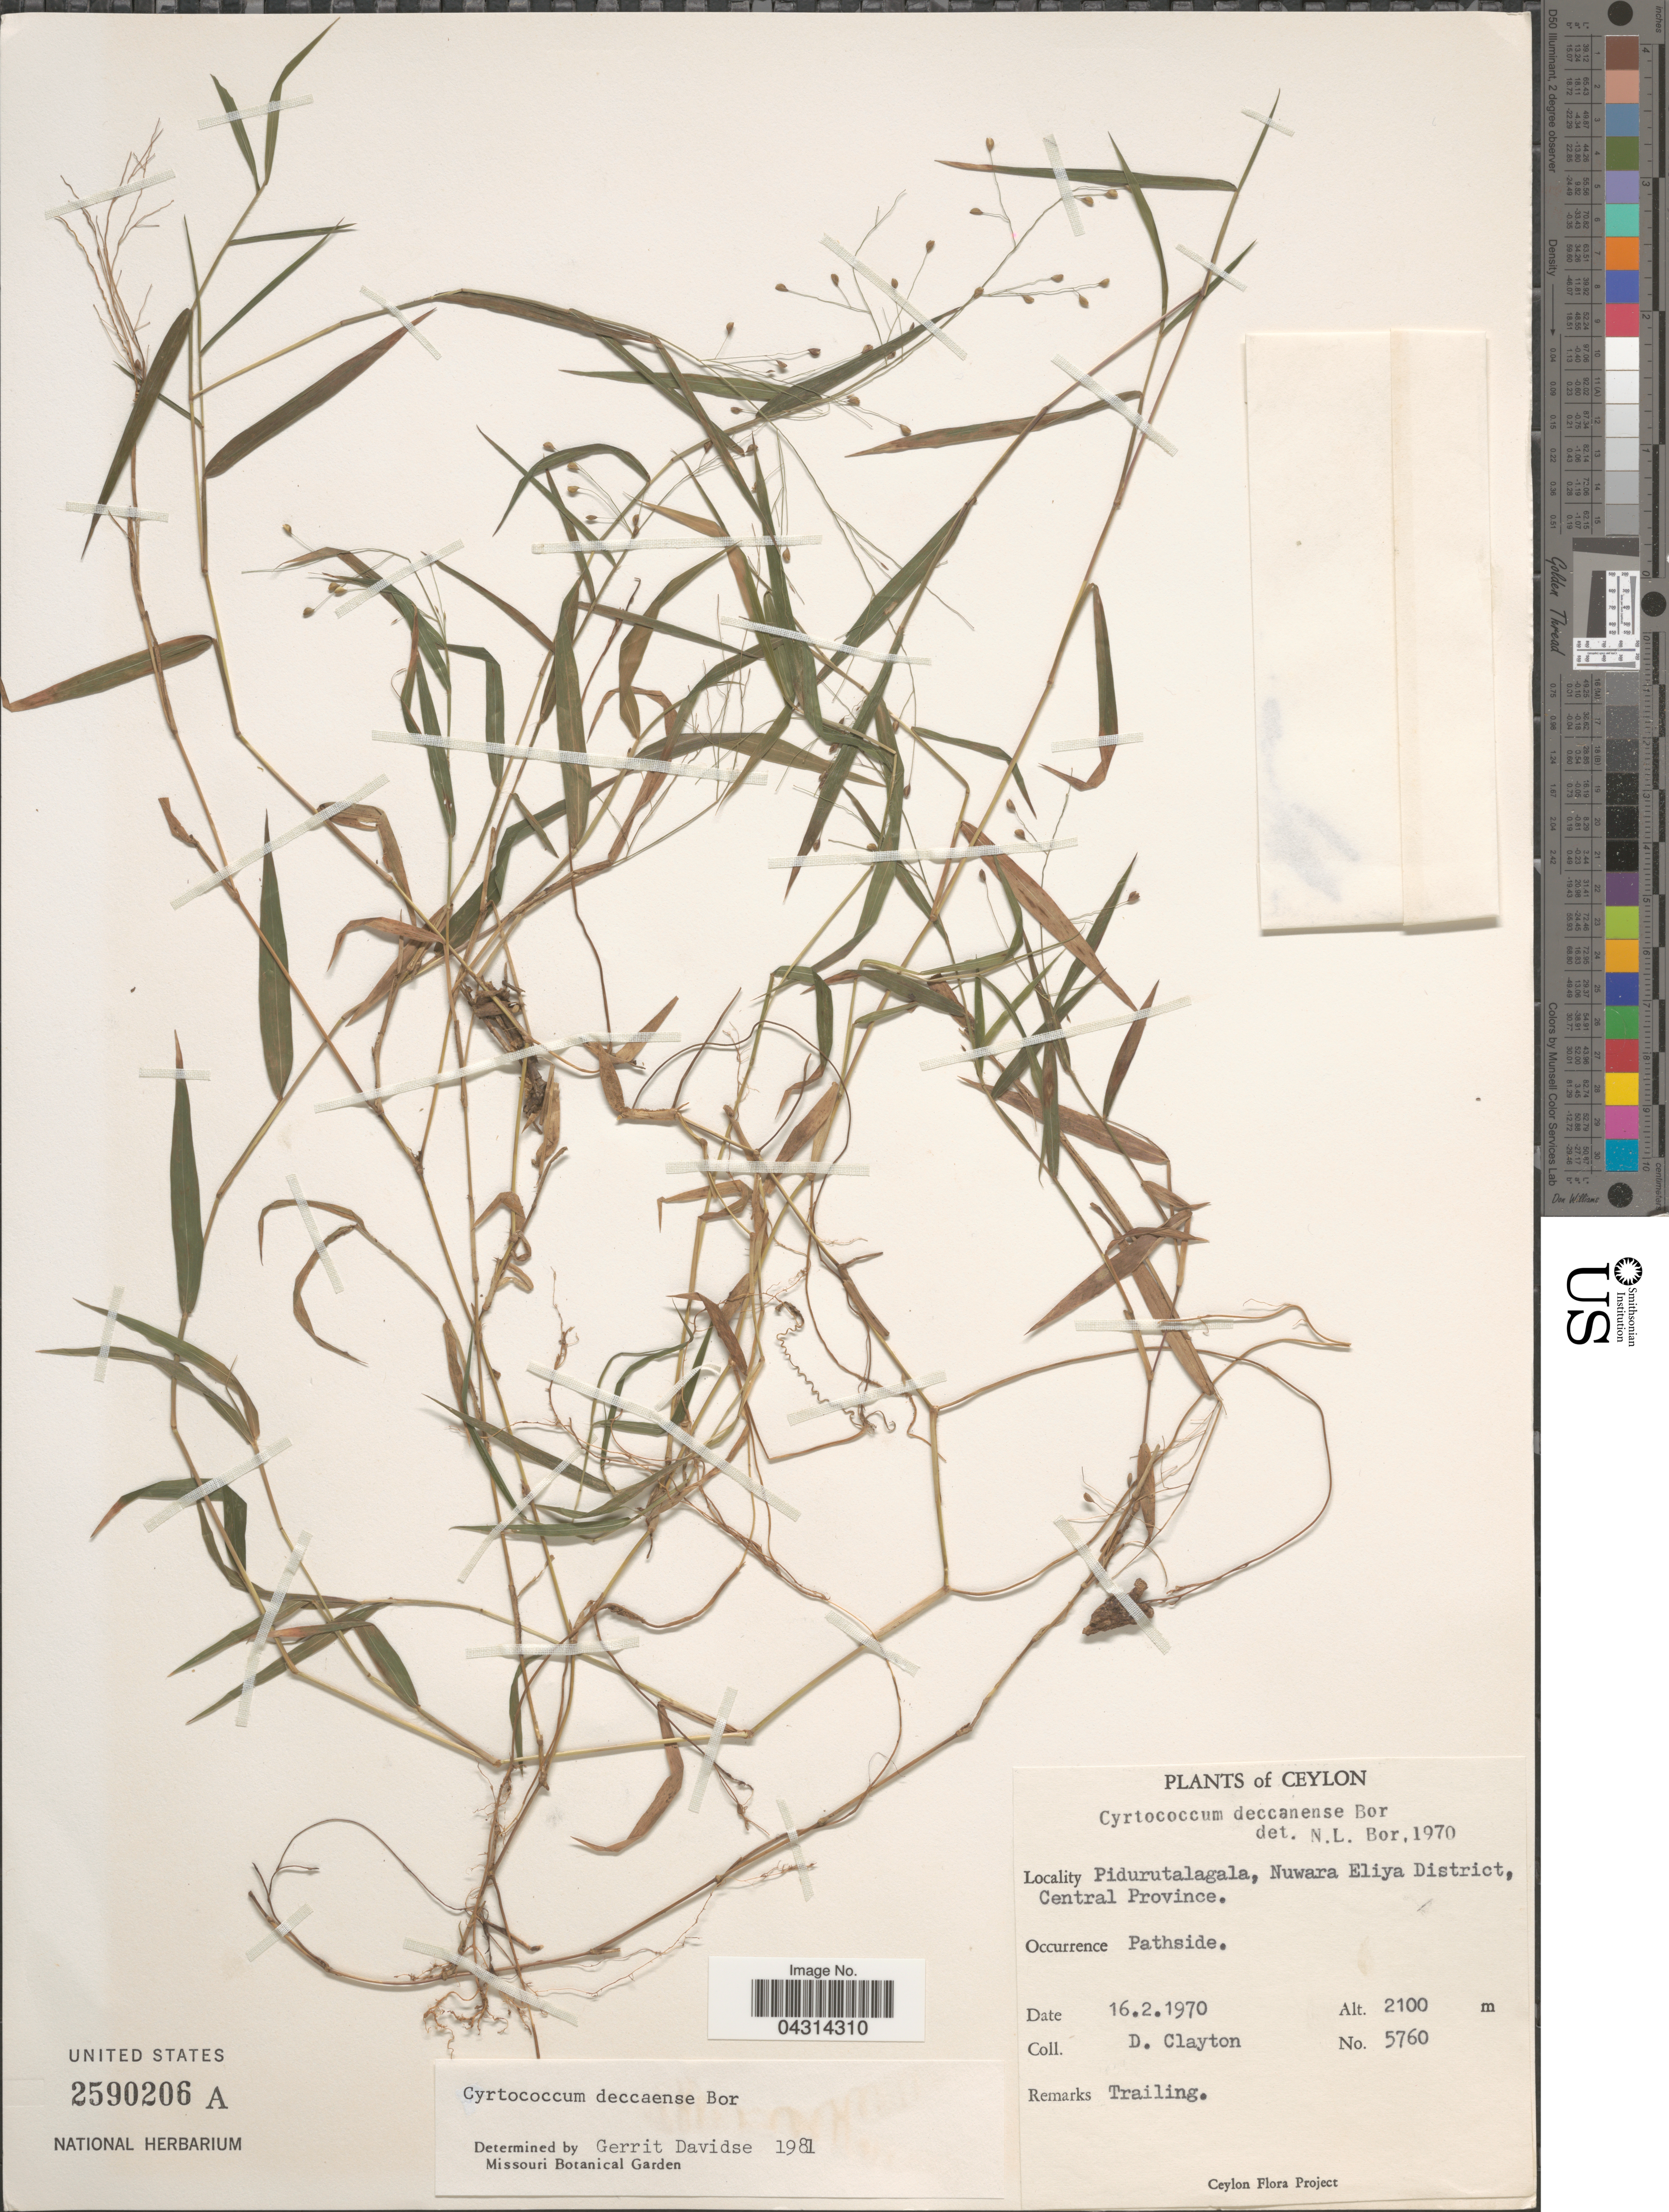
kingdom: Plantae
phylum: Tracheophyta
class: Liliopsida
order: Poales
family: Poaceae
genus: Cyrtococcum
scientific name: Cyrtococcum deccanense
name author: Bor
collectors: D. Clayton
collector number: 5760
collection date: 1970-02-16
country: Sri Lanka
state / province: Central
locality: Ceylon. Pidurutalagala, Nuwara Eliya District.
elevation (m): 2100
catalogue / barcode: US 2590206A